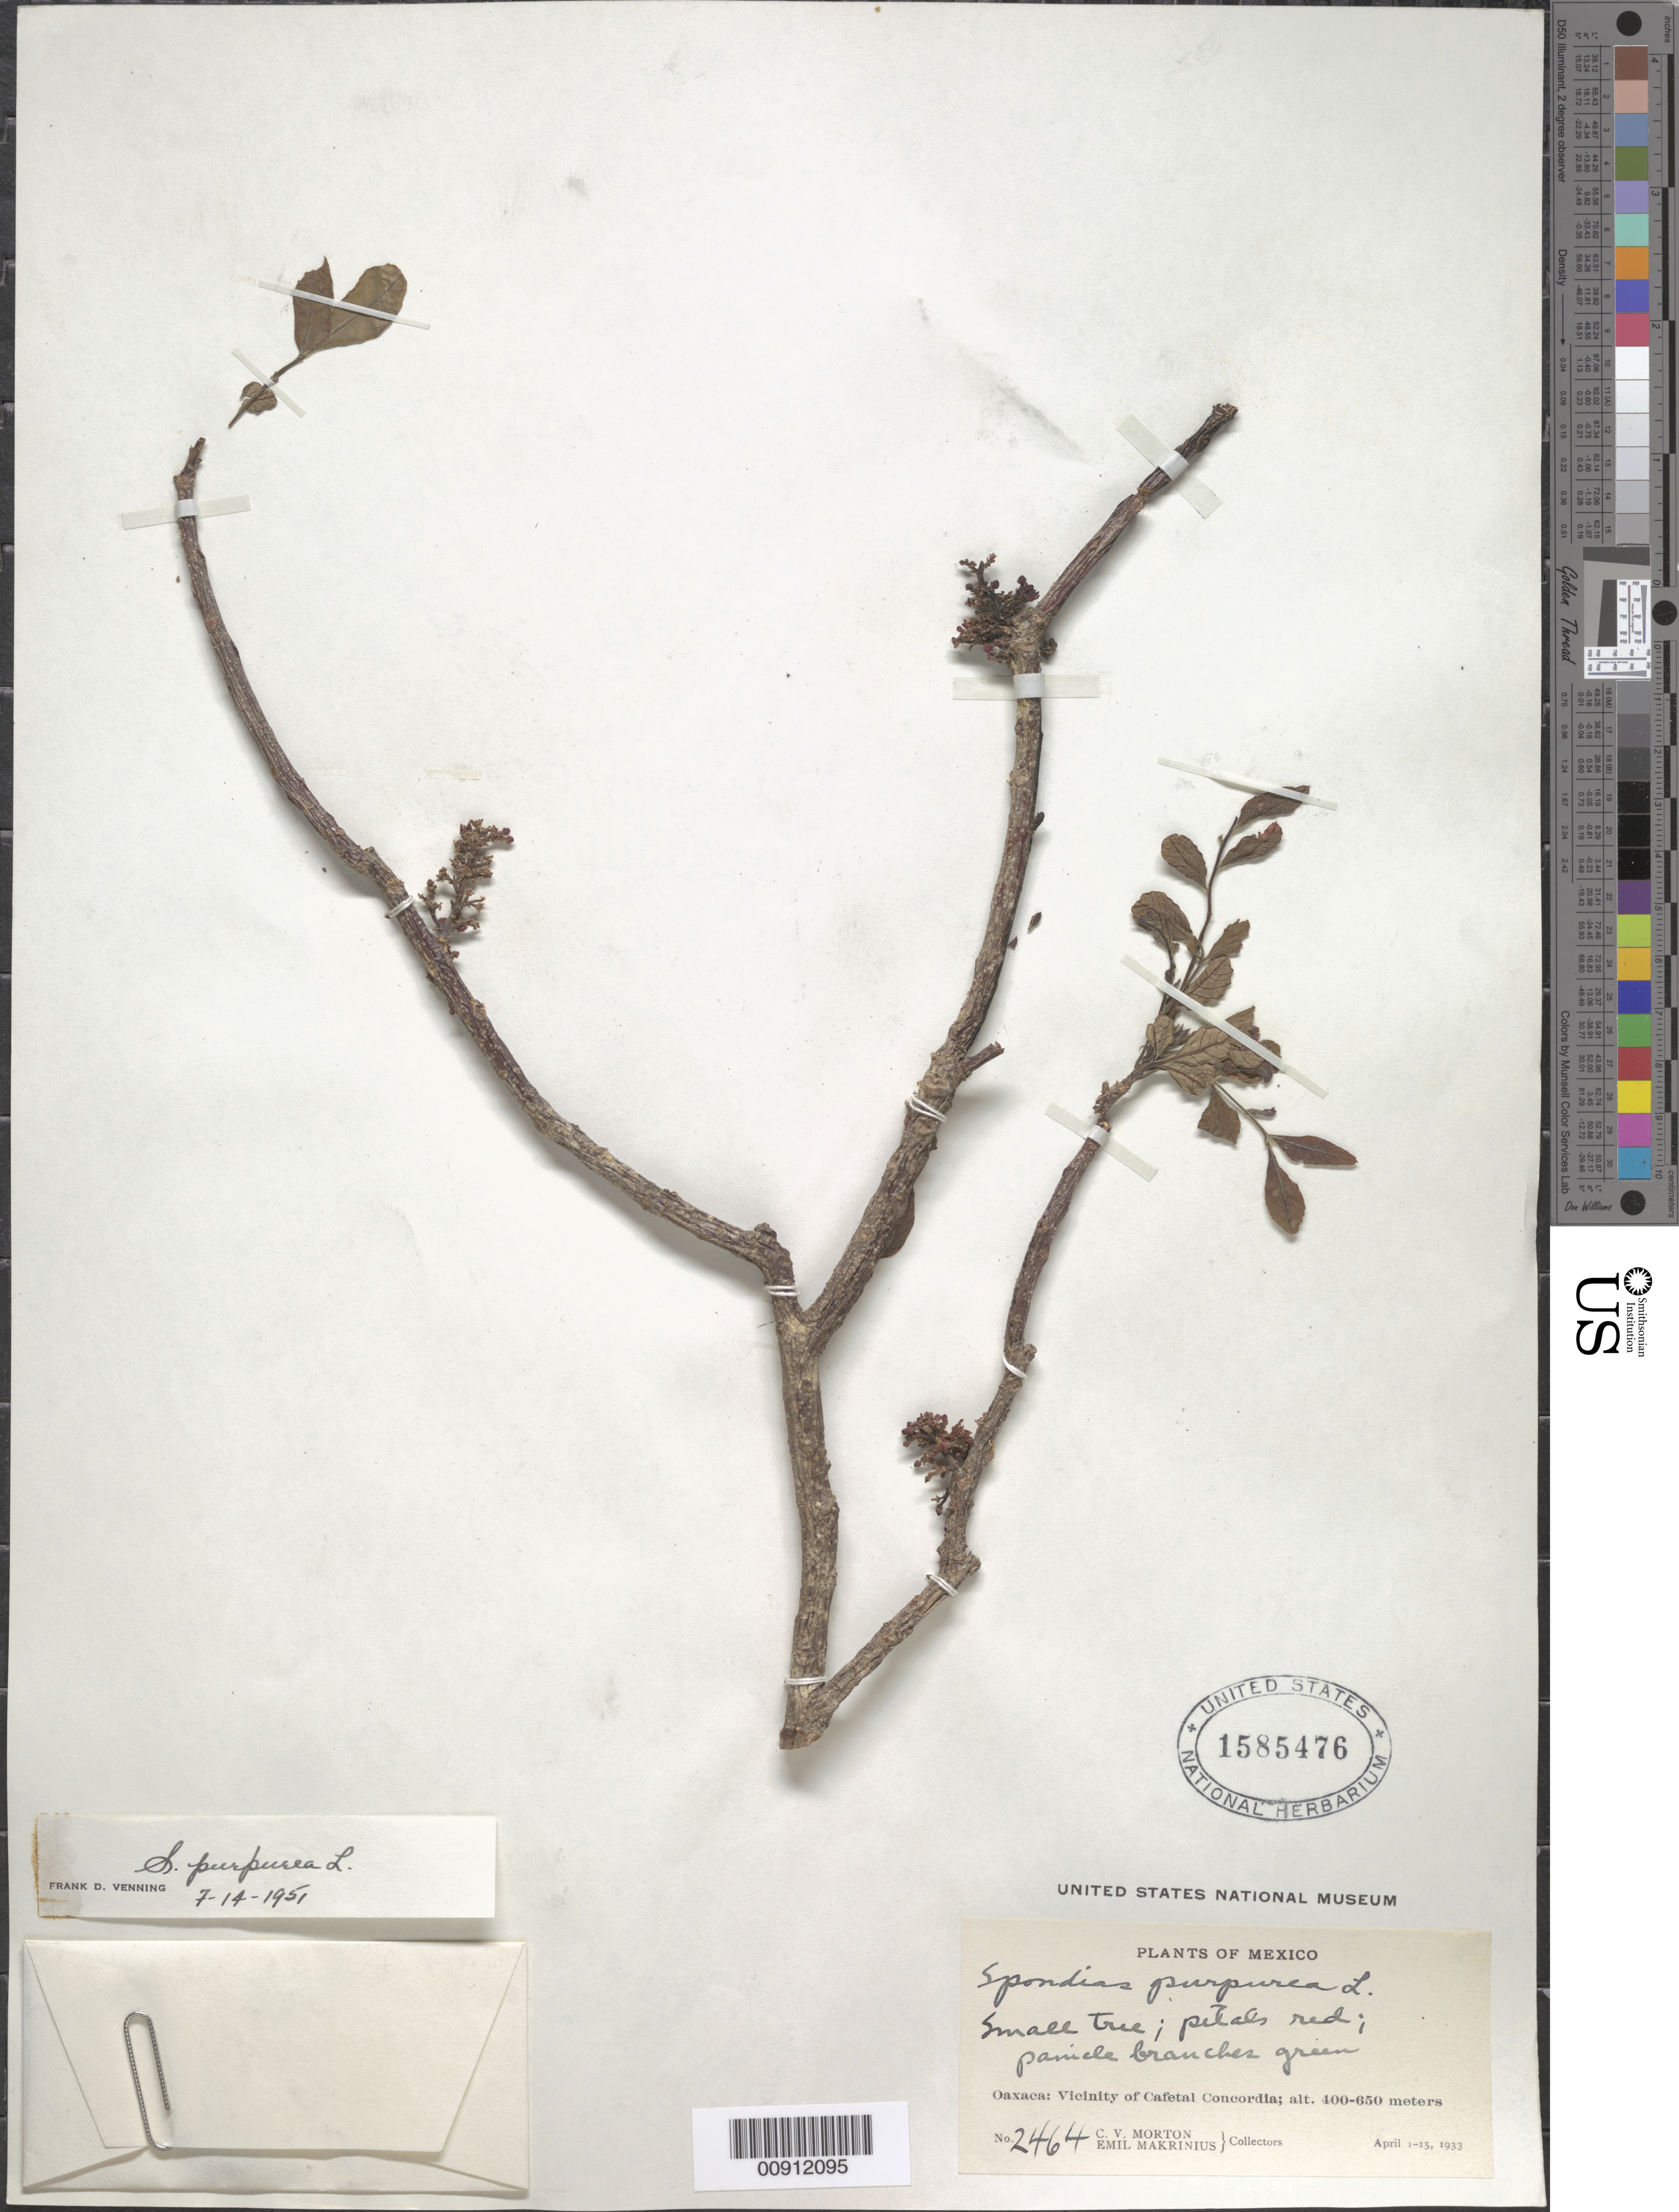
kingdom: Plantae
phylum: Tracheophyta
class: Magnoliopsida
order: Sapindales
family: Anacardiaceae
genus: Spondias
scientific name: Spondias purpurea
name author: L.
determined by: Mitchell, John D.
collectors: C. V. Morton & E. Makrinius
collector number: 2464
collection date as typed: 01 Apr 1933 to 15 Apr 1933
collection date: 1933-04-01/1933-04-15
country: Mexico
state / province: Oaxaca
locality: Oaxaca: Vicinity of Cafetal Concordia.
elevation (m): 650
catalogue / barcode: US 1585476